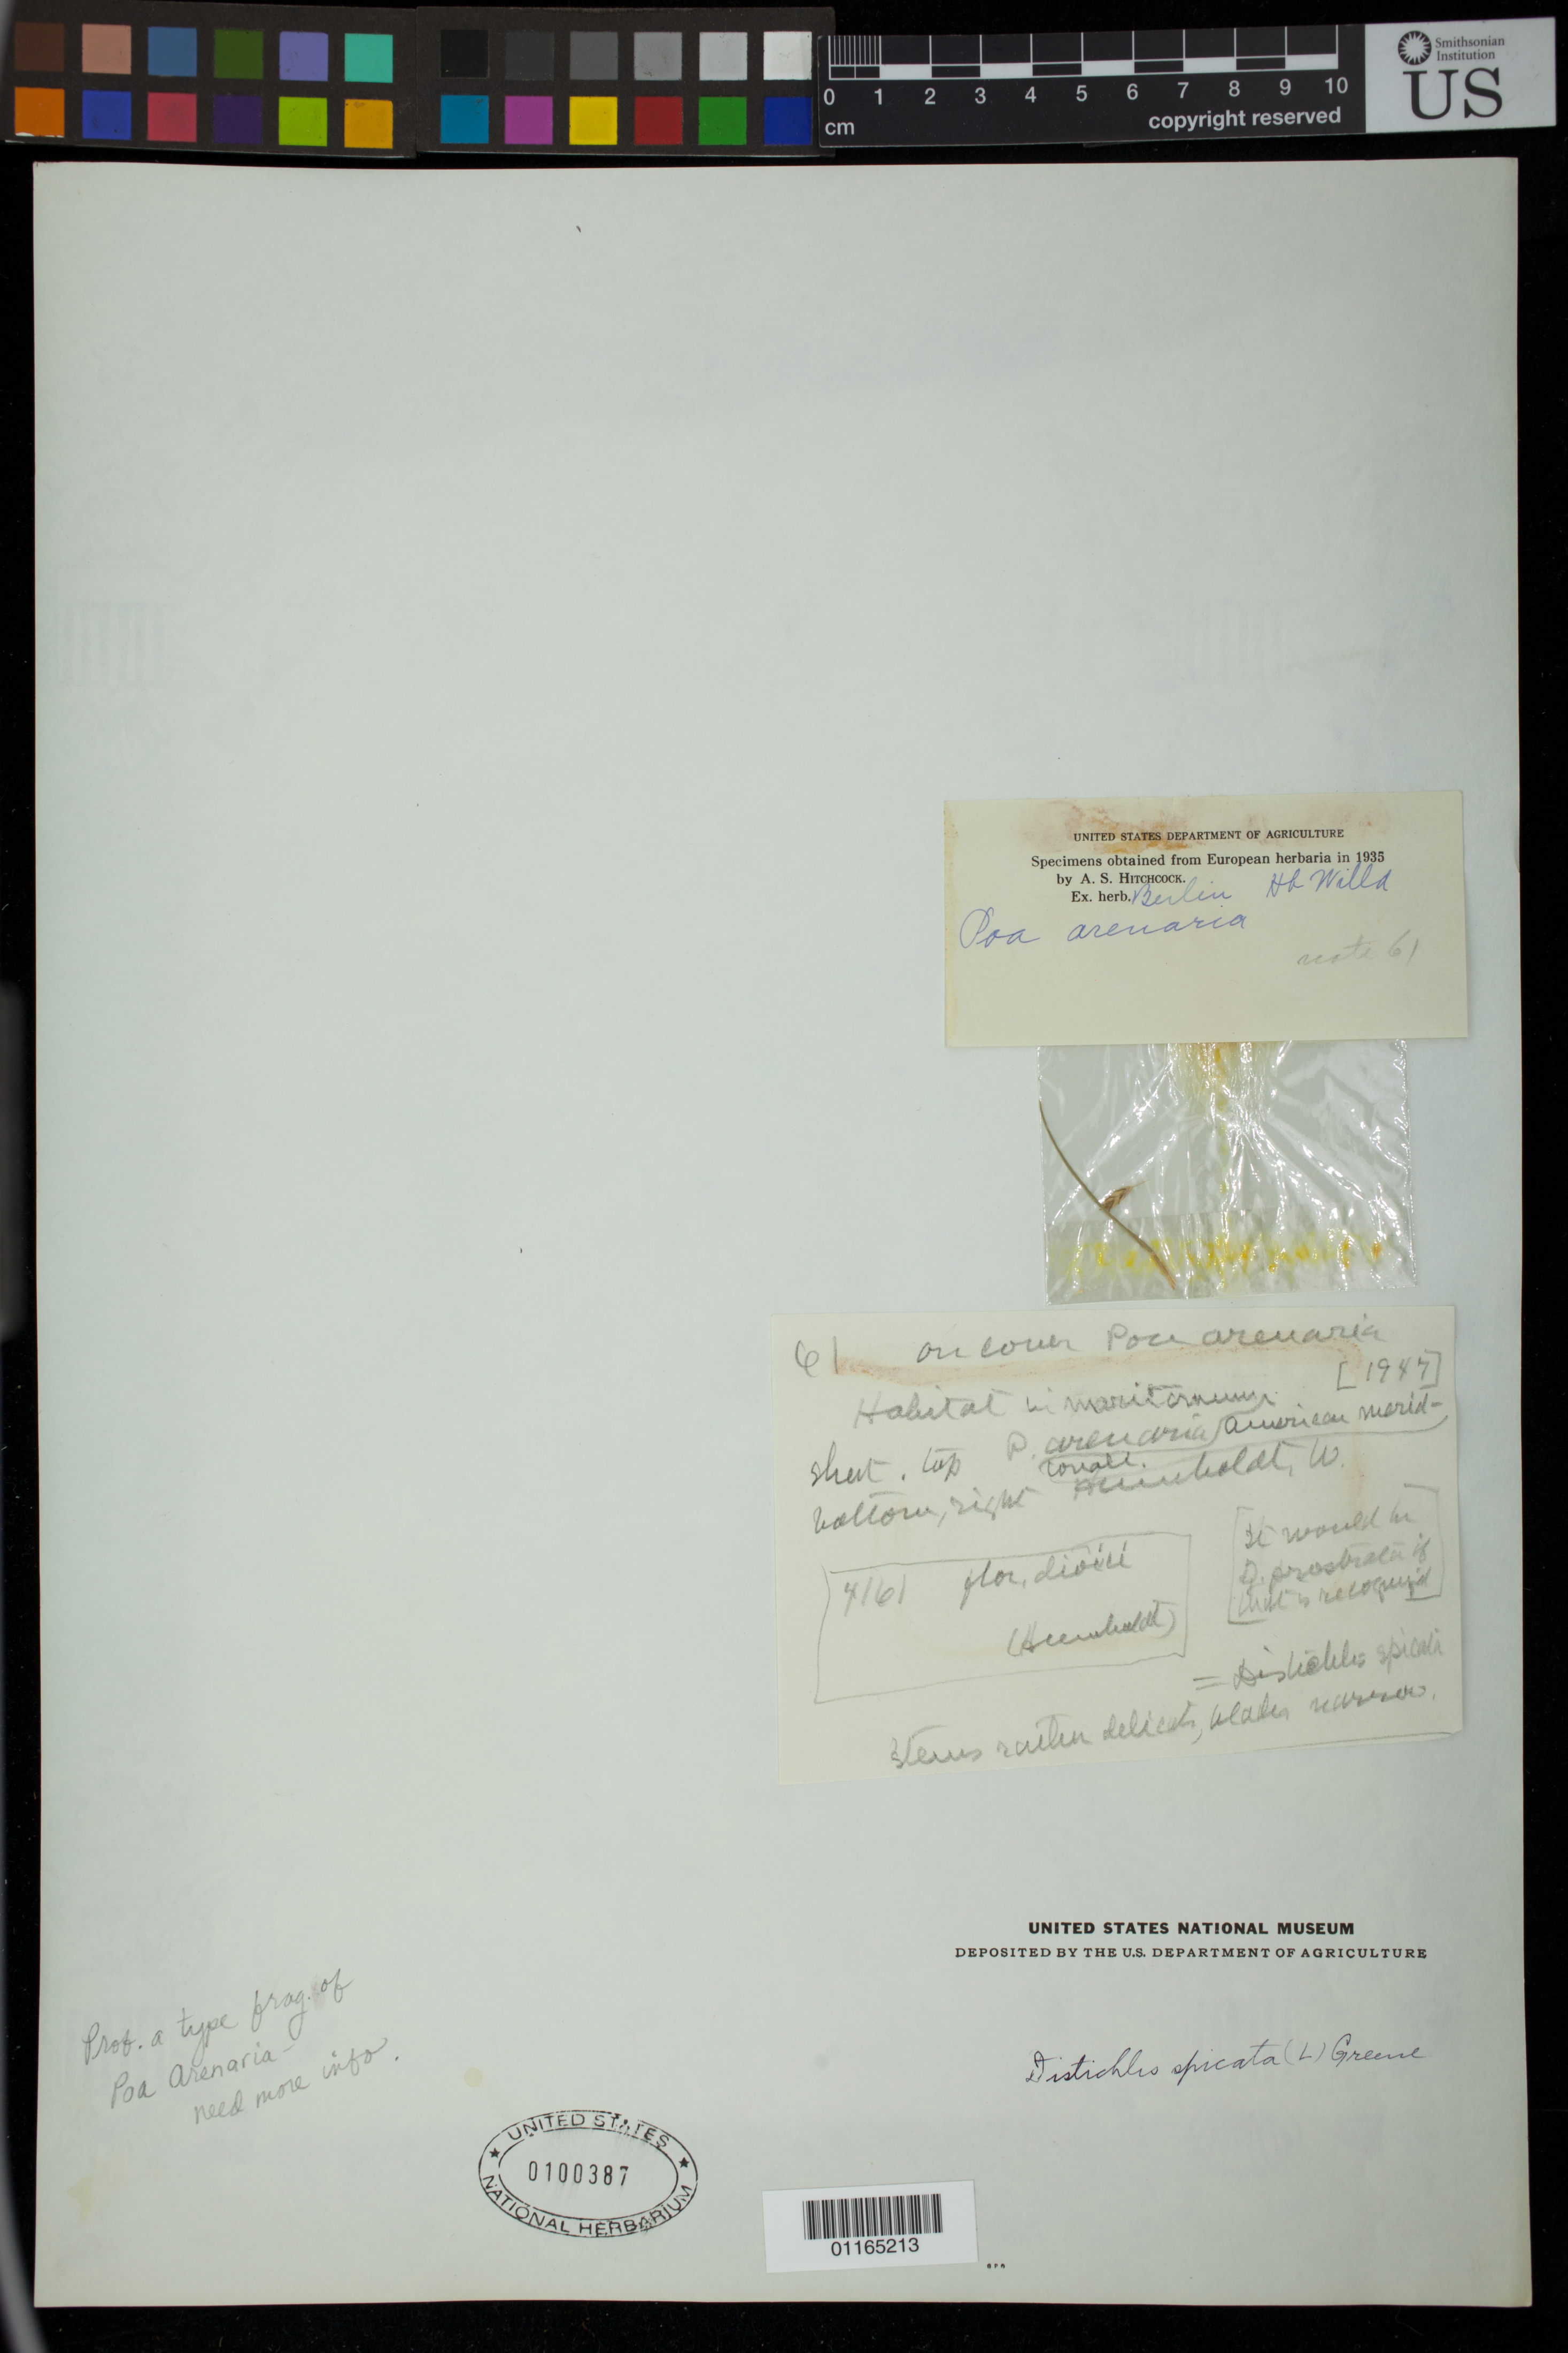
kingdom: Plantae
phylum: Tracheophyta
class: Liliopsida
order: Poales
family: Poaceae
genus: Poa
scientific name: Poa prostrata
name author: Kunth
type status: Type Collection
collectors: F. W. Humboldt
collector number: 4161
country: Venezuela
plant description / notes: Fragmentary material of type specimen ex herb Willd. (Berlin)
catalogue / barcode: US 100387